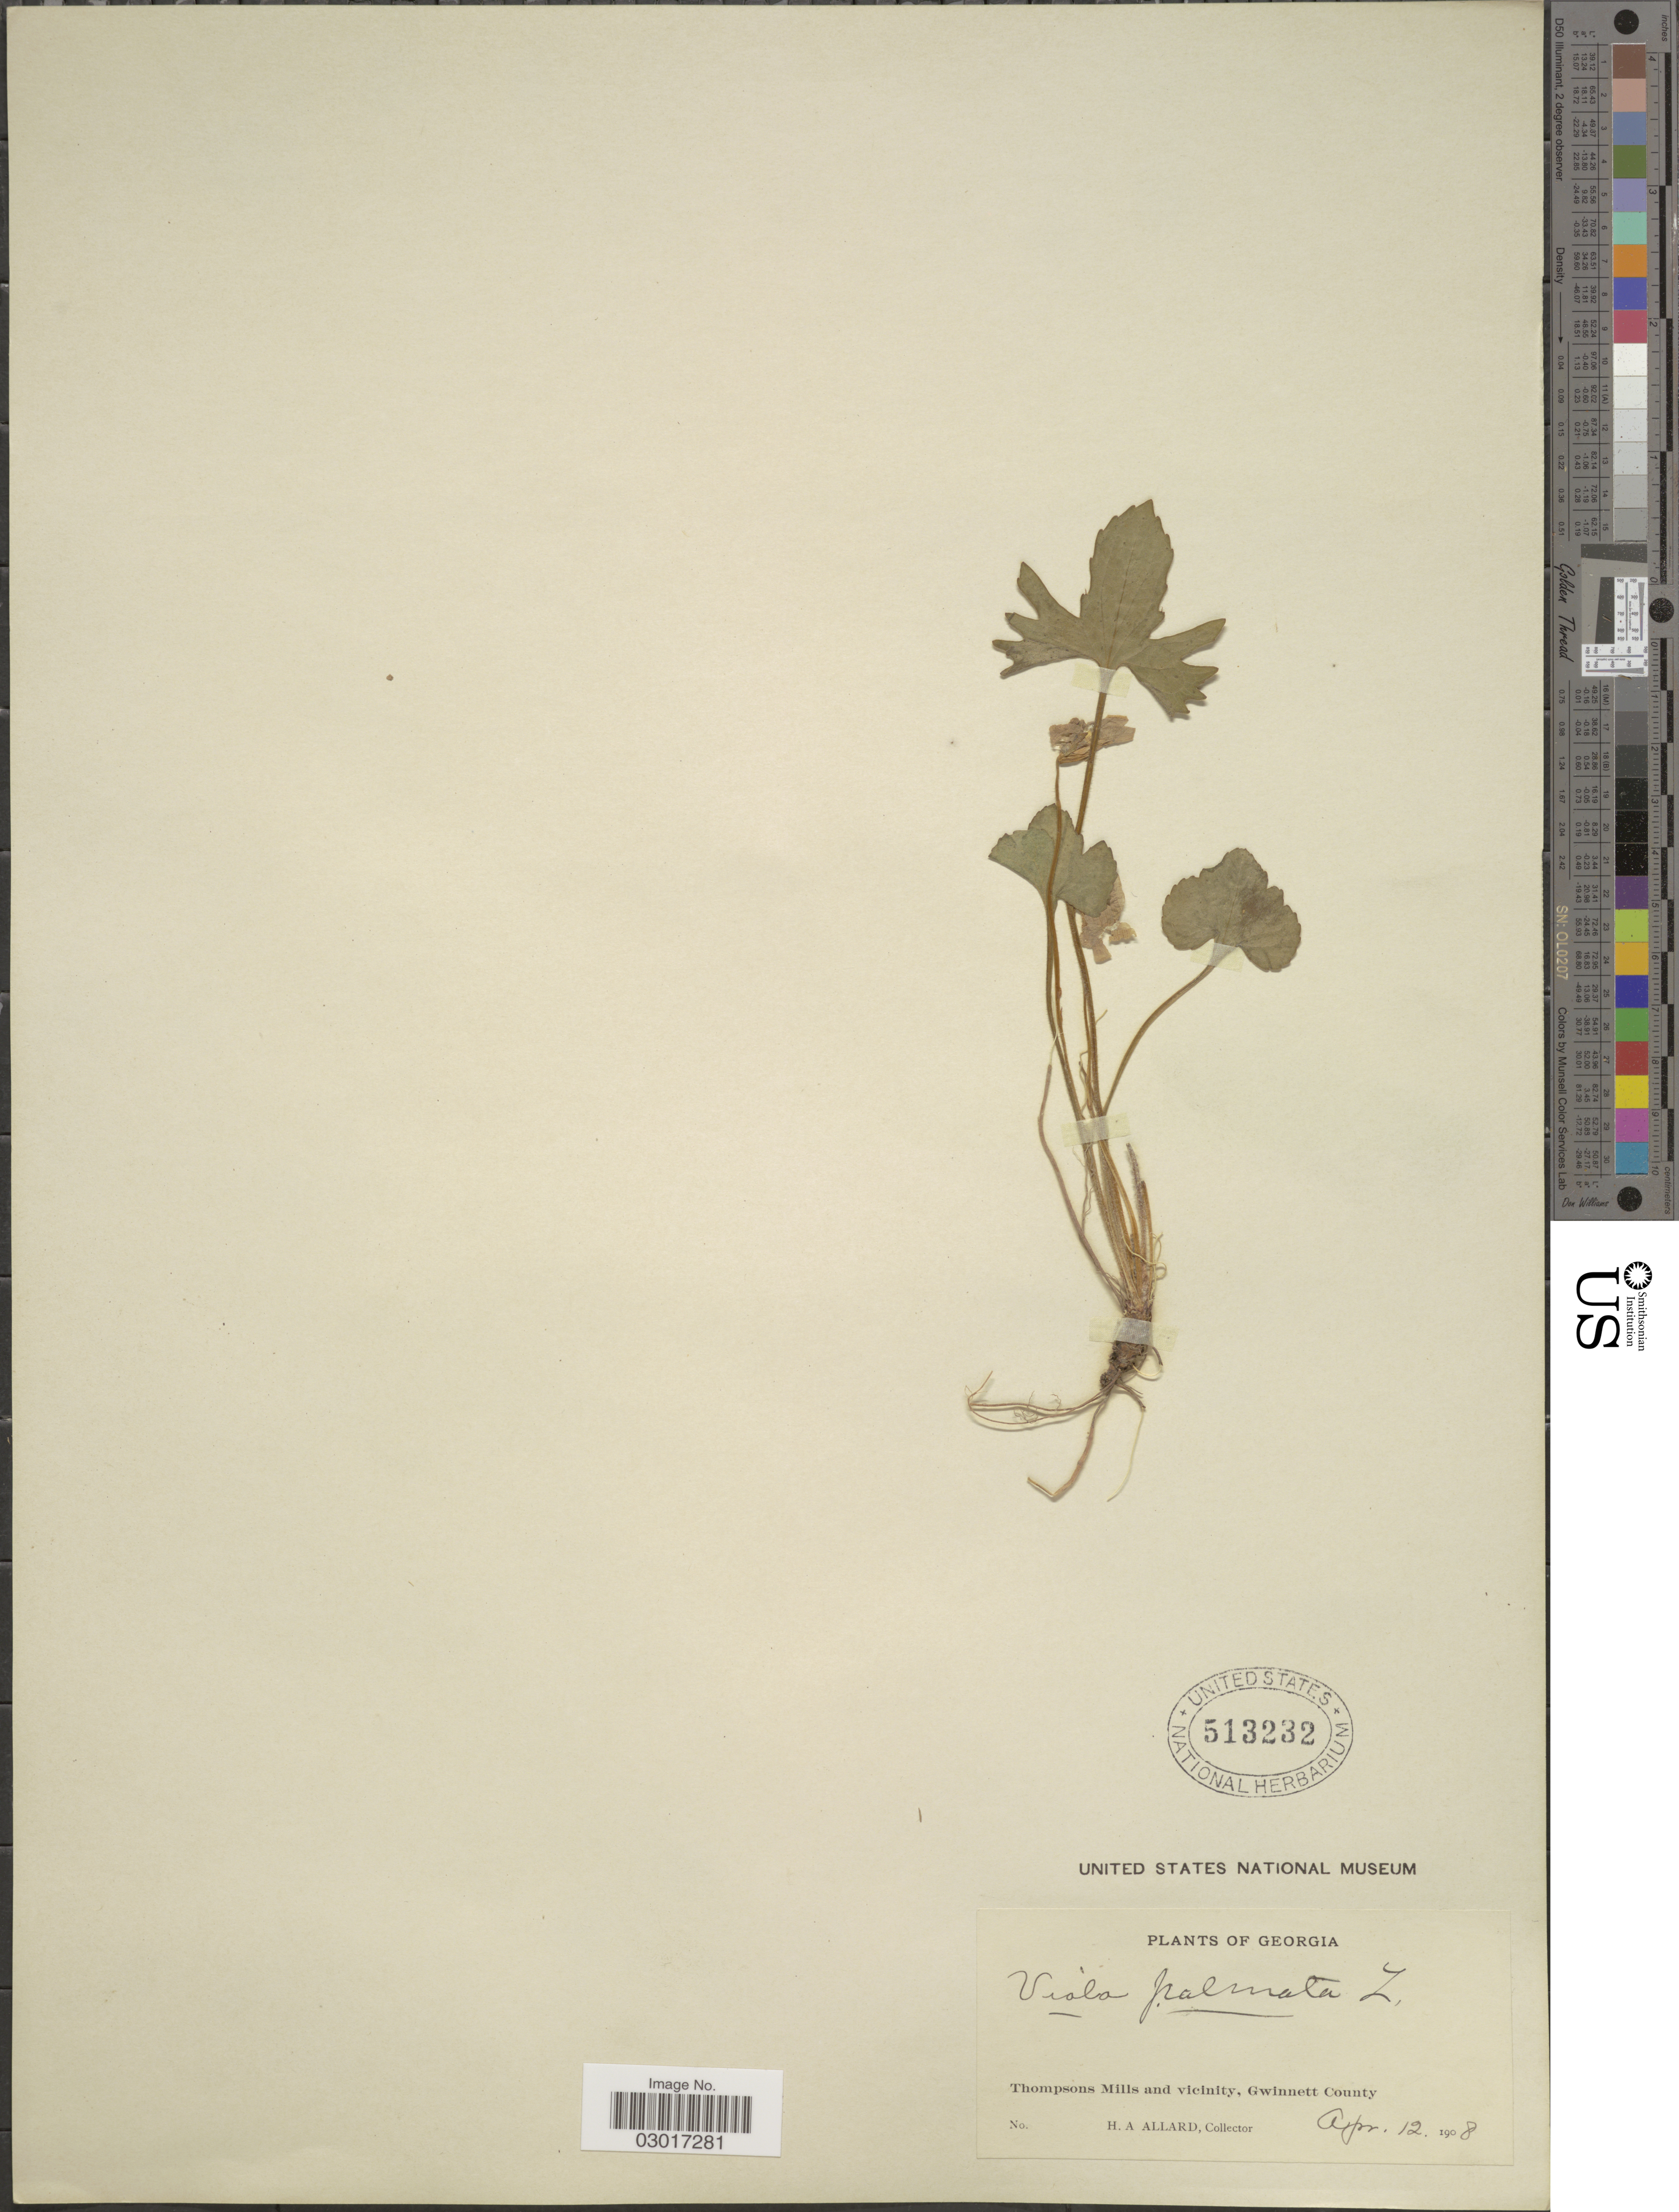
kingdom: Plantae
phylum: Tracheophyta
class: Magnoliopsida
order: Malpighiales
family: Violaceae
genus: Viola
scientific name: Viola triloba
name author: Schwein.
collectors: H. A. Allard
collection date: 1908-04-12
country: United States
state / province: Georgia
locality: Thompsons Mills and vicinity, Gwinnett County.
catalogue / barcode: US 513232